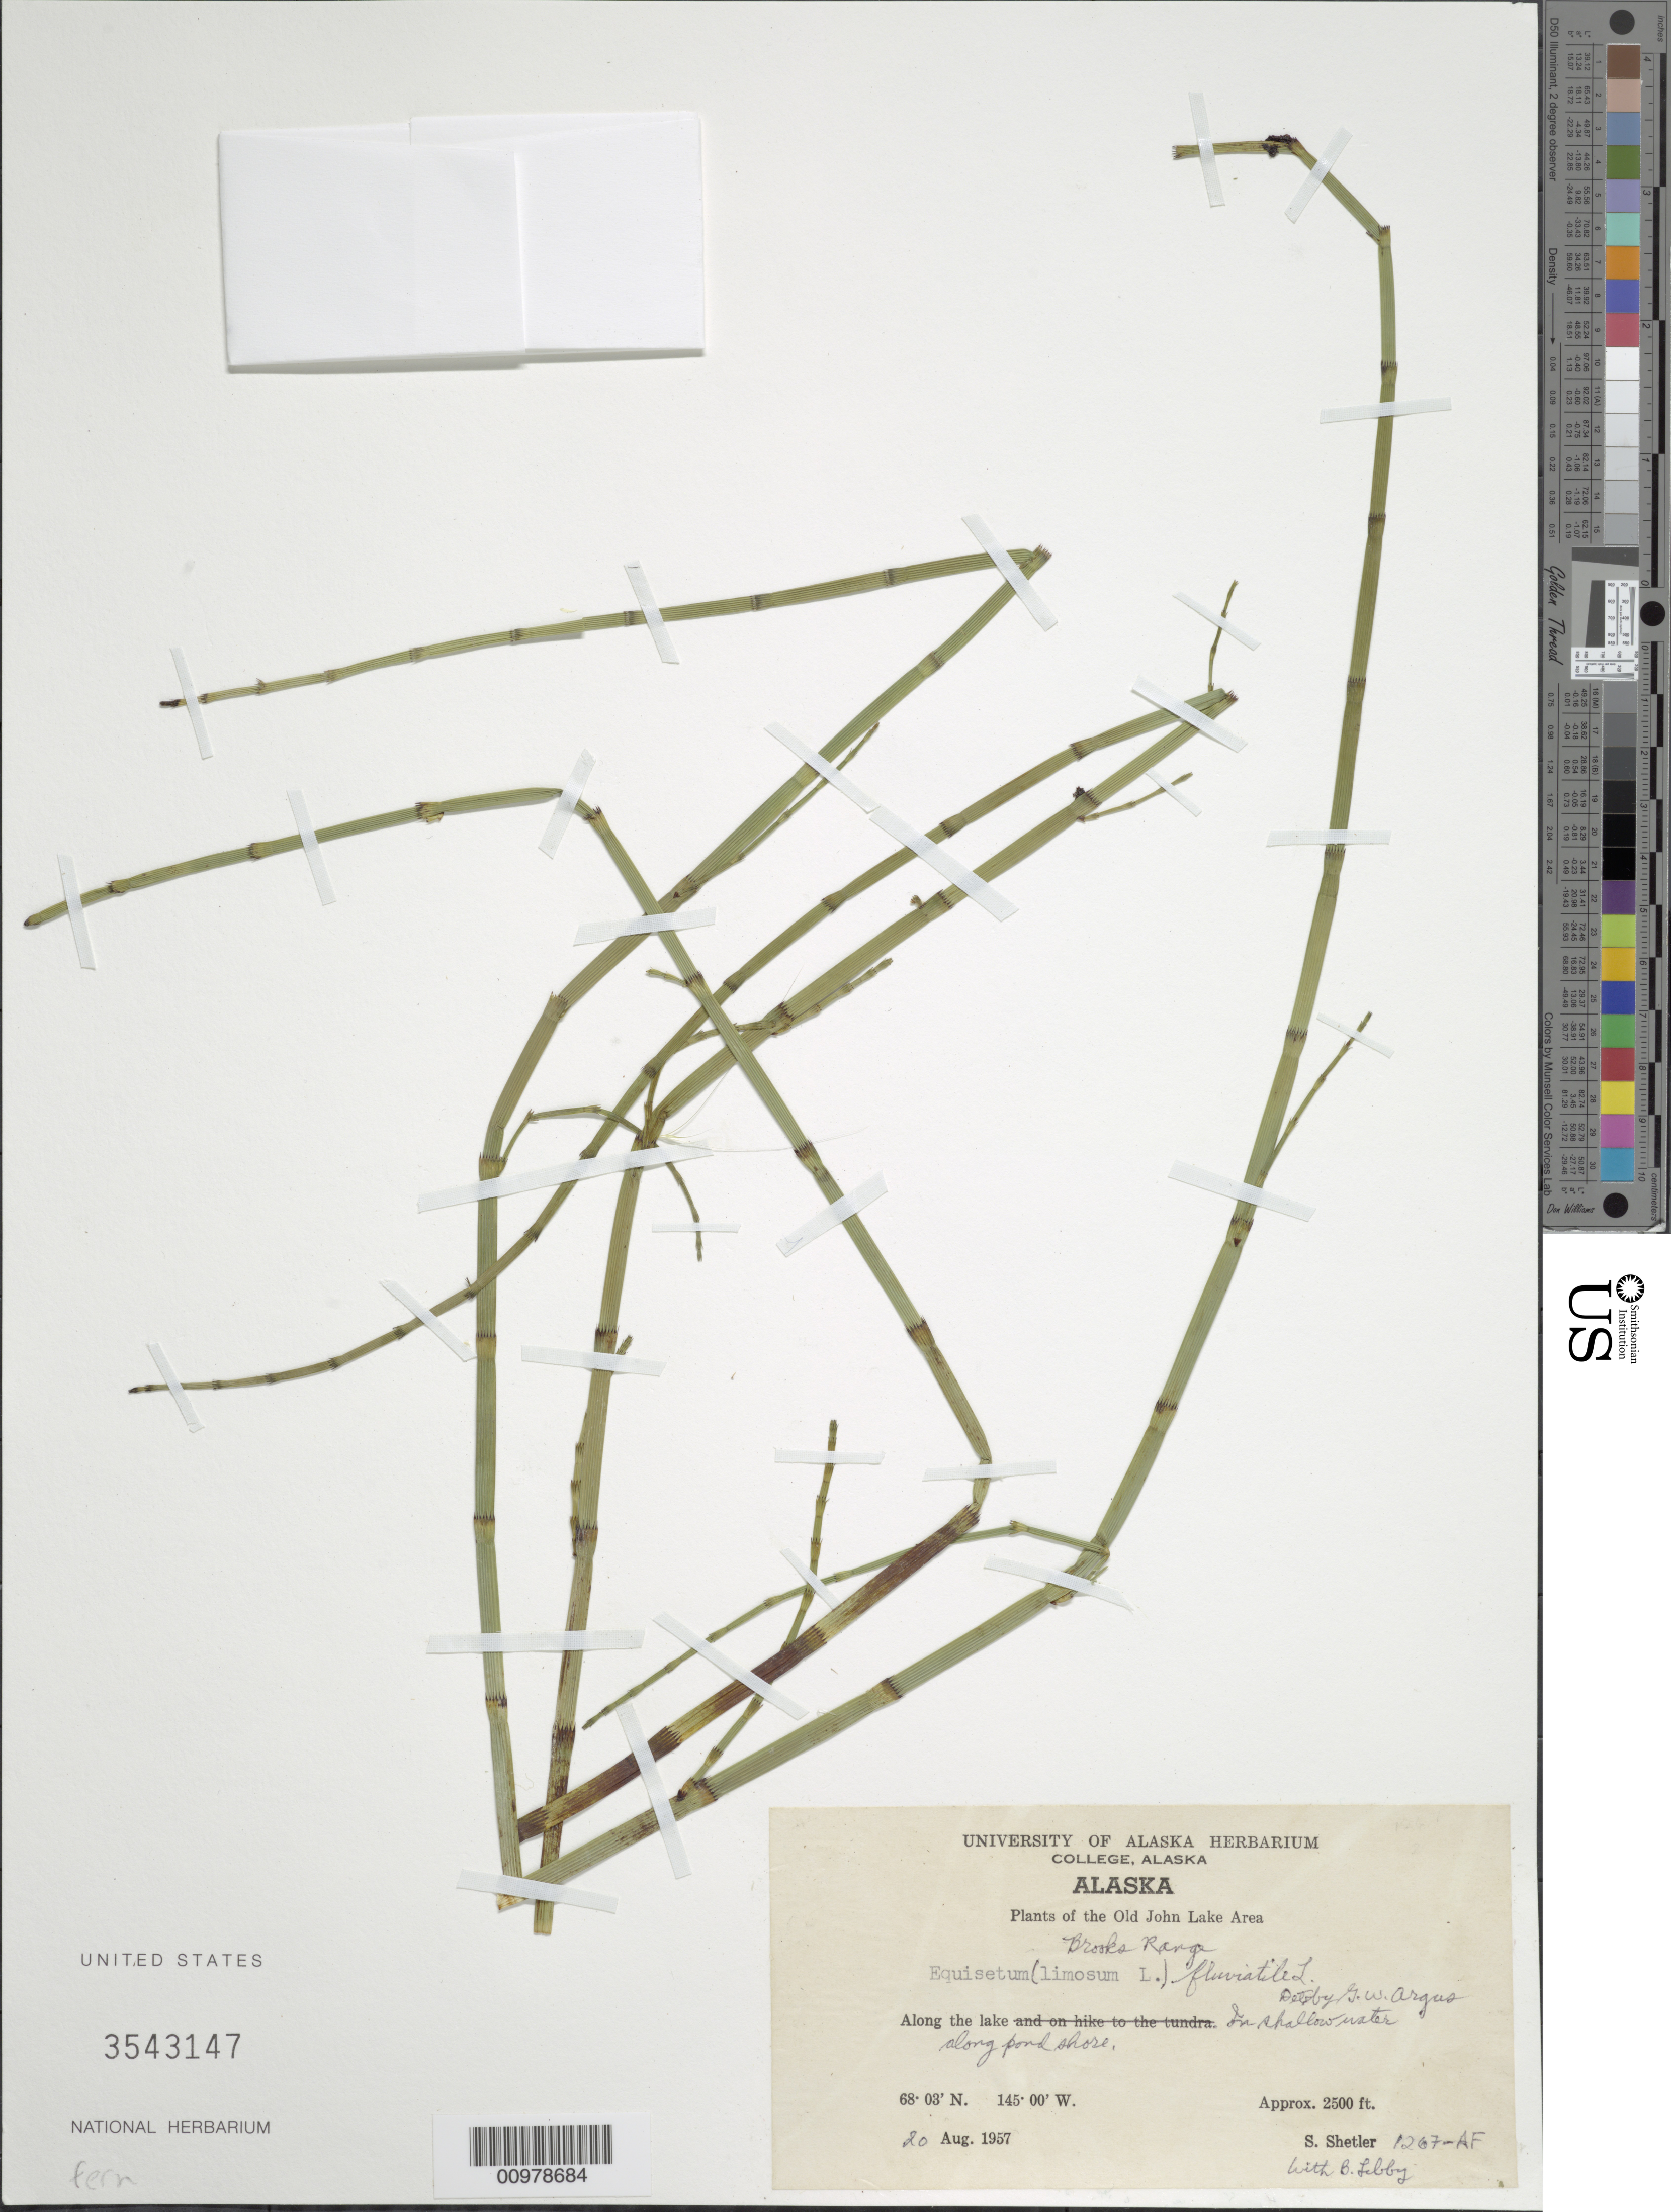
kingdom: Plantae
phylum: Tracheophyta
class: Polypodiopsida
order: Equisetales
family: Equisetaceae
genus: Equisetum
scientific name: Equisetum fluviatile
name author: L.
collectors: S. Shetler & B. Libby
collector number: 1267-Af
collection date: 1957-08-20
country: United States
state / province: Alaska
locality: Old John Lake Area. Along tthe lake along pond shore in shallow water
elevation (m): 762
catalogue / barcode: US 3543147